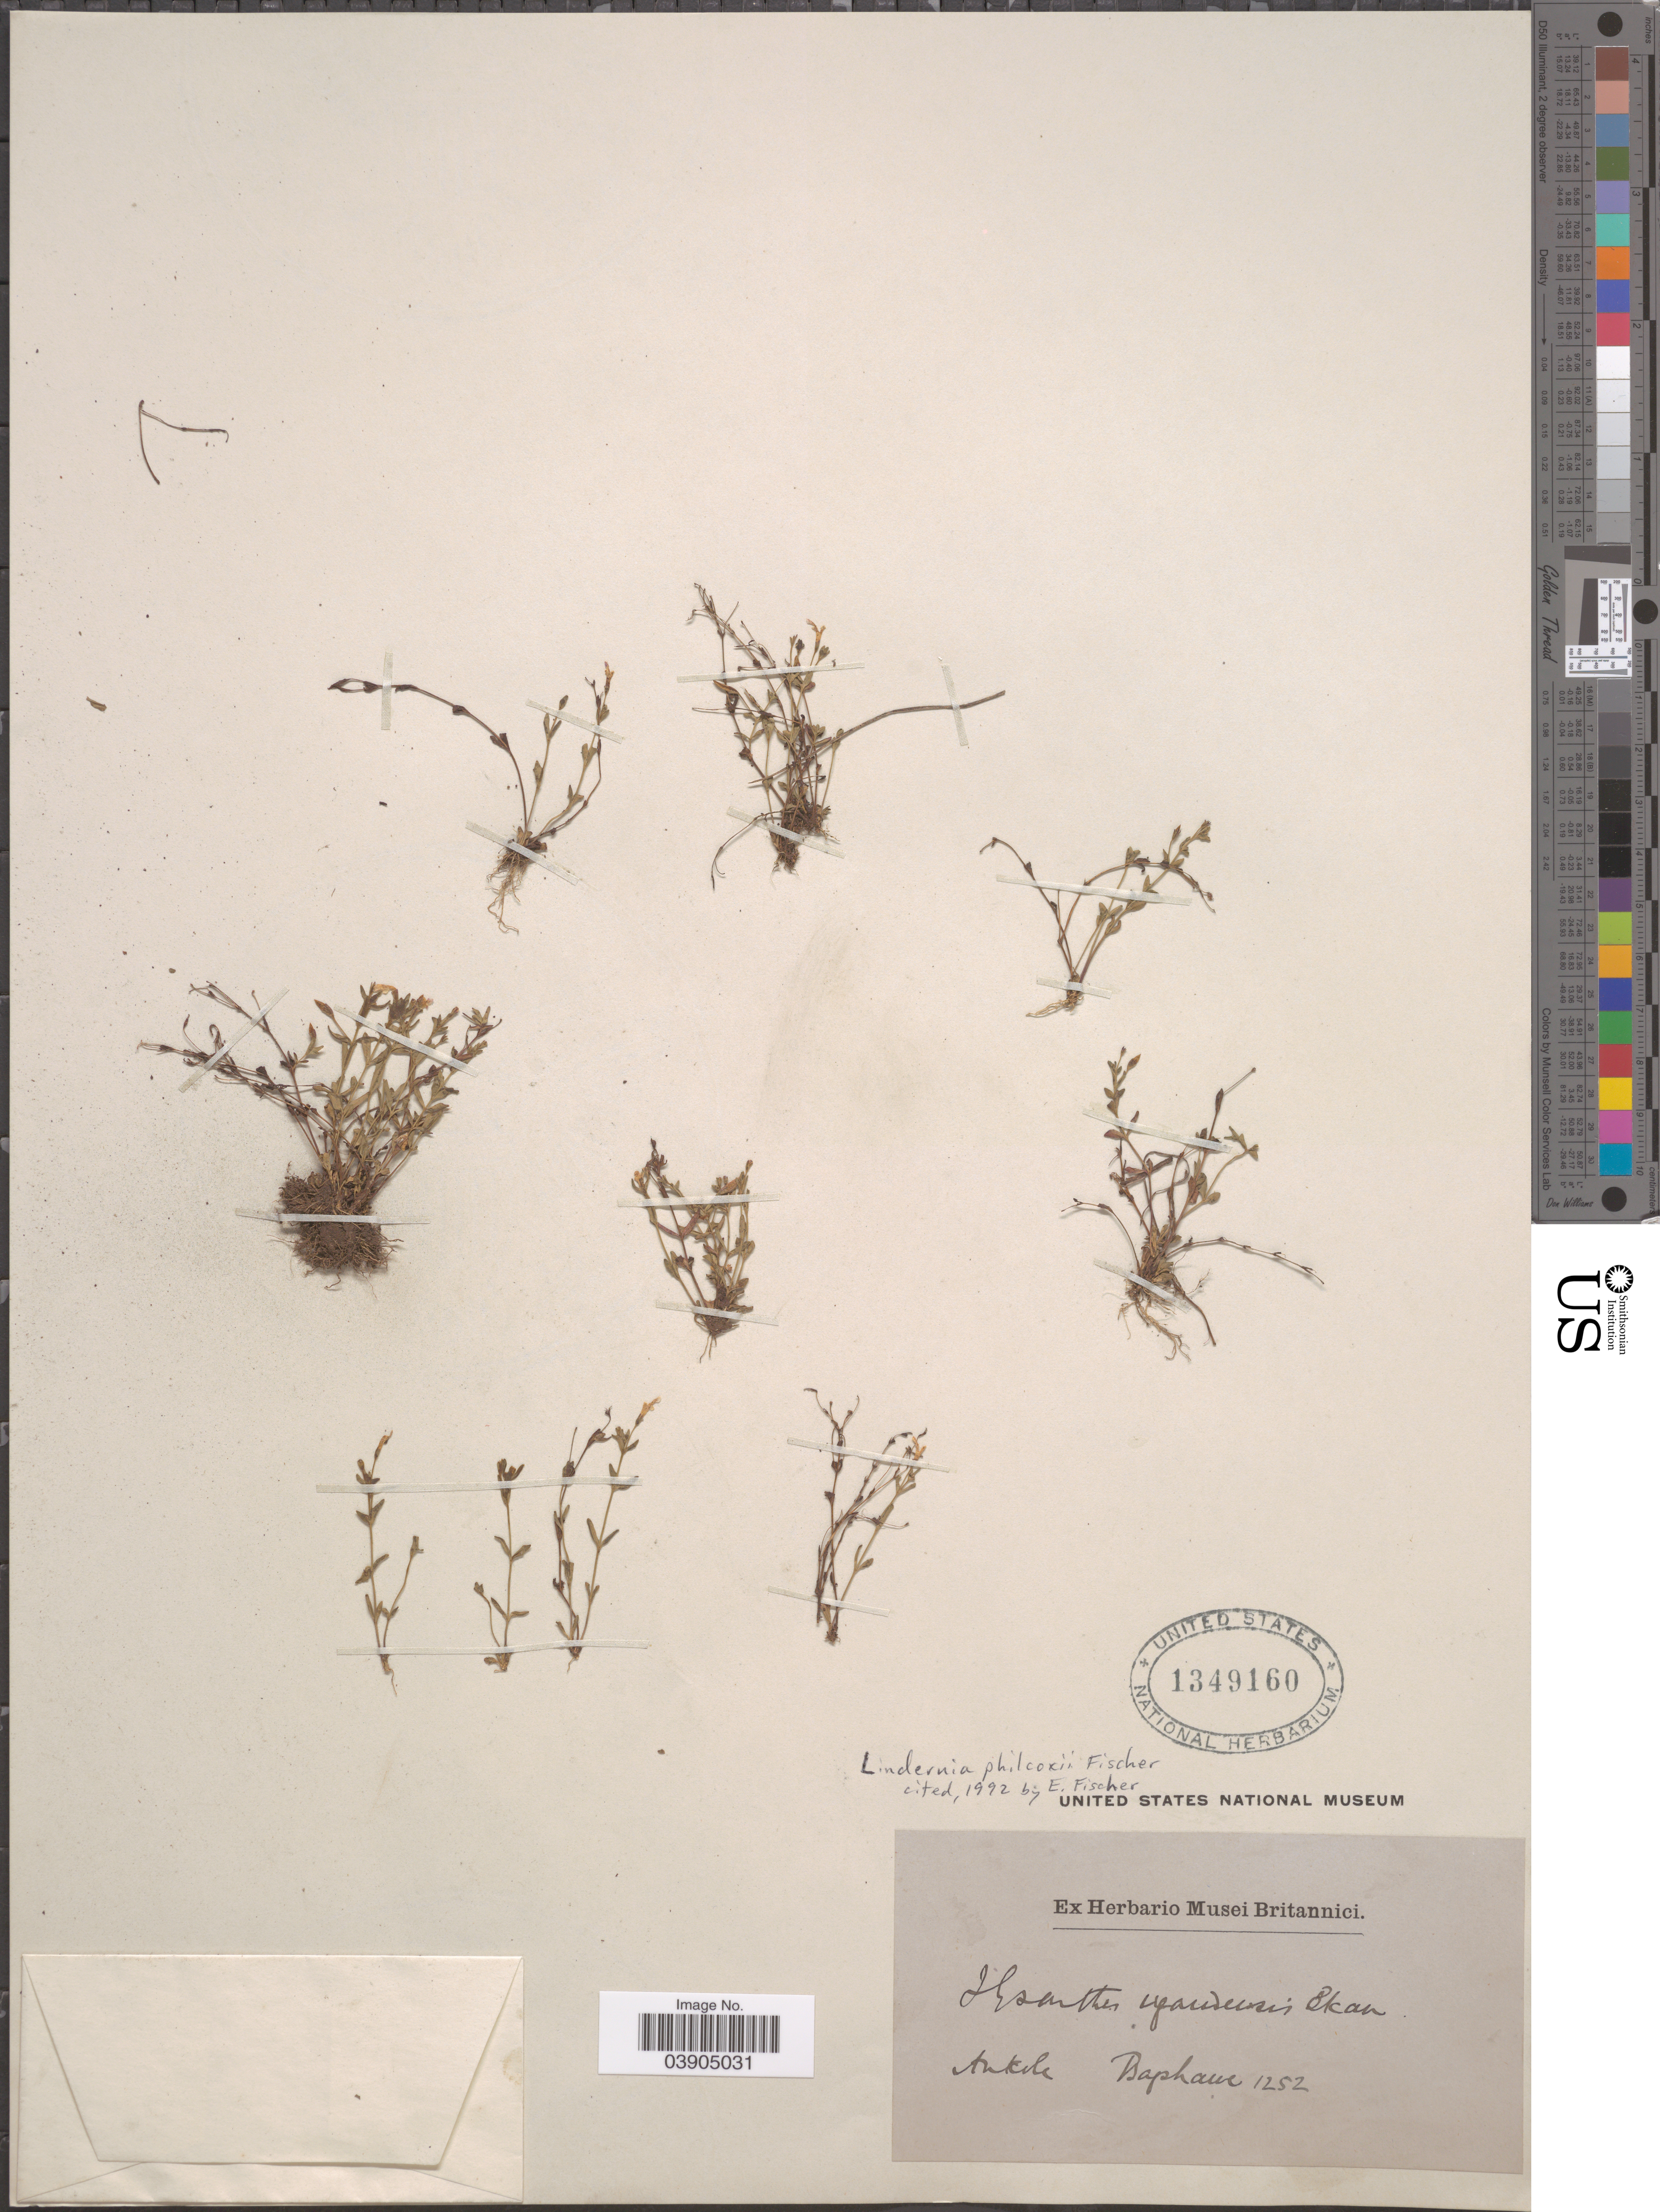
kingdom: Plantae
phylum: Tracheophyta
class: Magnoliopsida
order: Lamiales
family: Linderniaceae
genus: Lindernia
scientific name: Lindernia philcoxii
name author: Eb. Fisch.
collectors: Bagshawe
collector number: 1252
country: Uganda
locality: Ankole.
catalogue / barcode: US 1349160